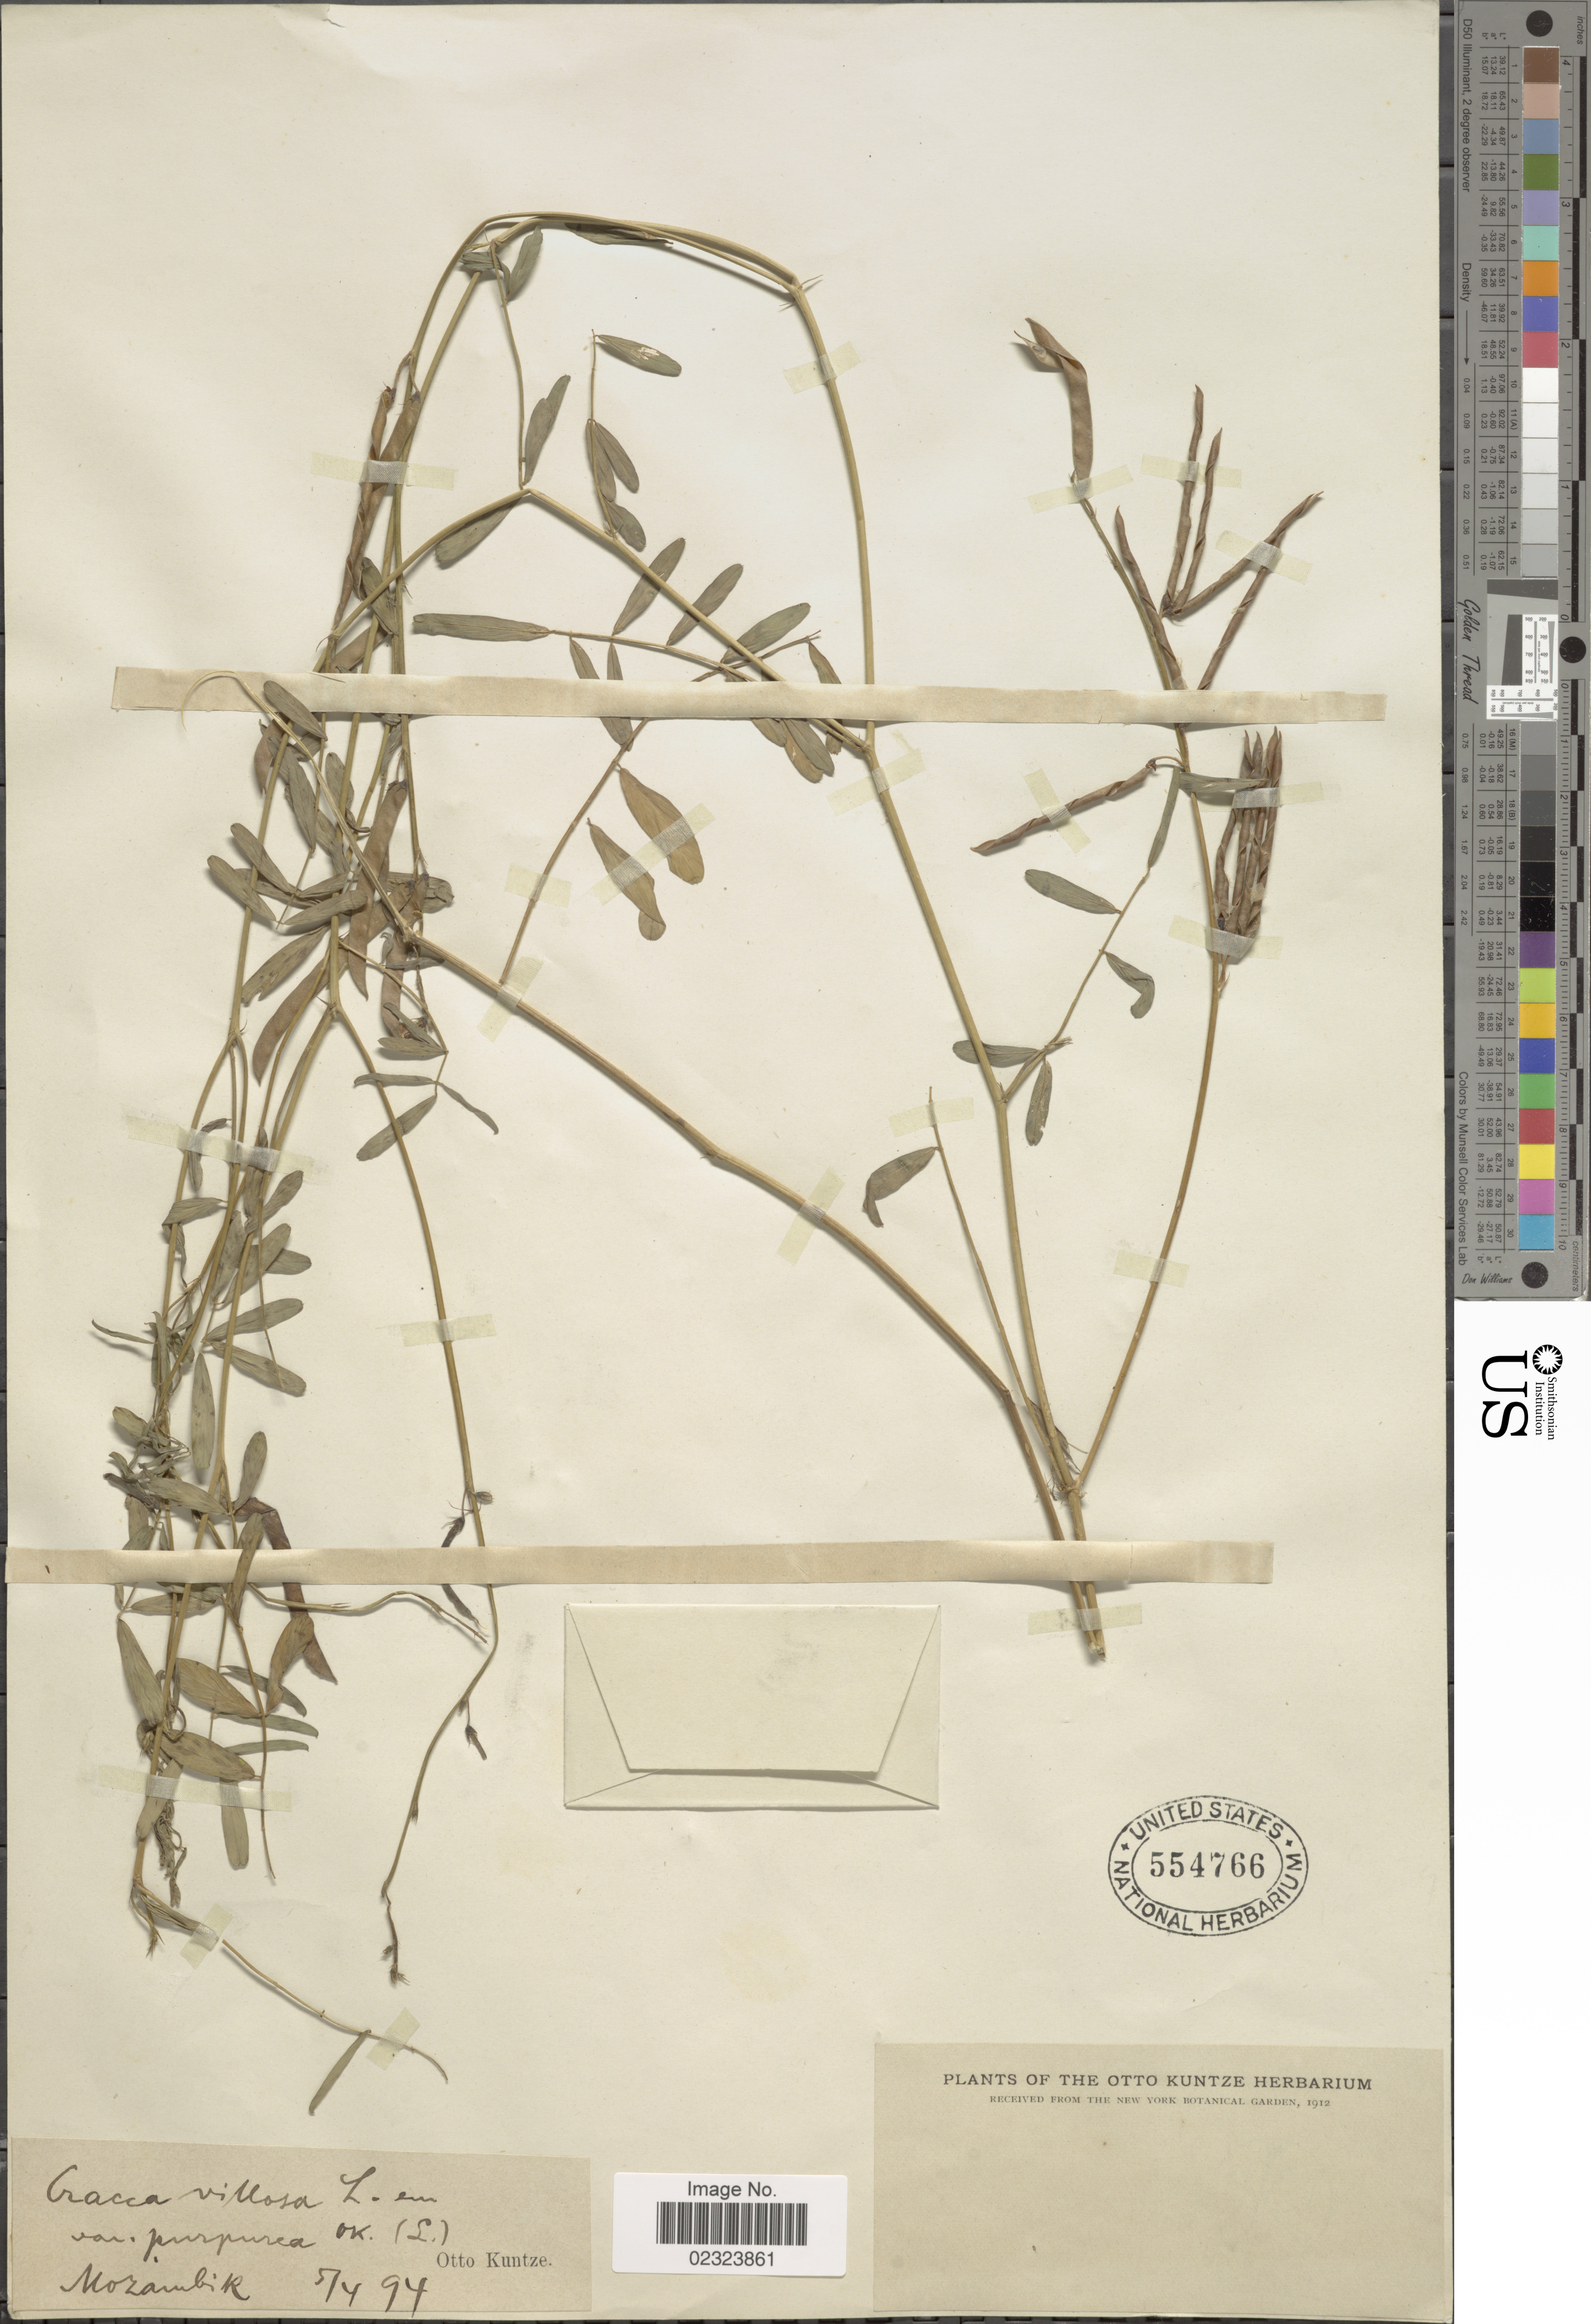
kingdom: Plantae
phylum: Tracheophyta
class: Magnoliopsida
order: Fabales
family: Fabaceae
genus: Tephrosia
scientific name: Tephrosia villosa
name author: Pers.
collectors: C.E.O. Kuntze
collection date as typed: Transcribed d/m/y: 5/4/94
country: Mozambique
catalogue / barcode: US 554766